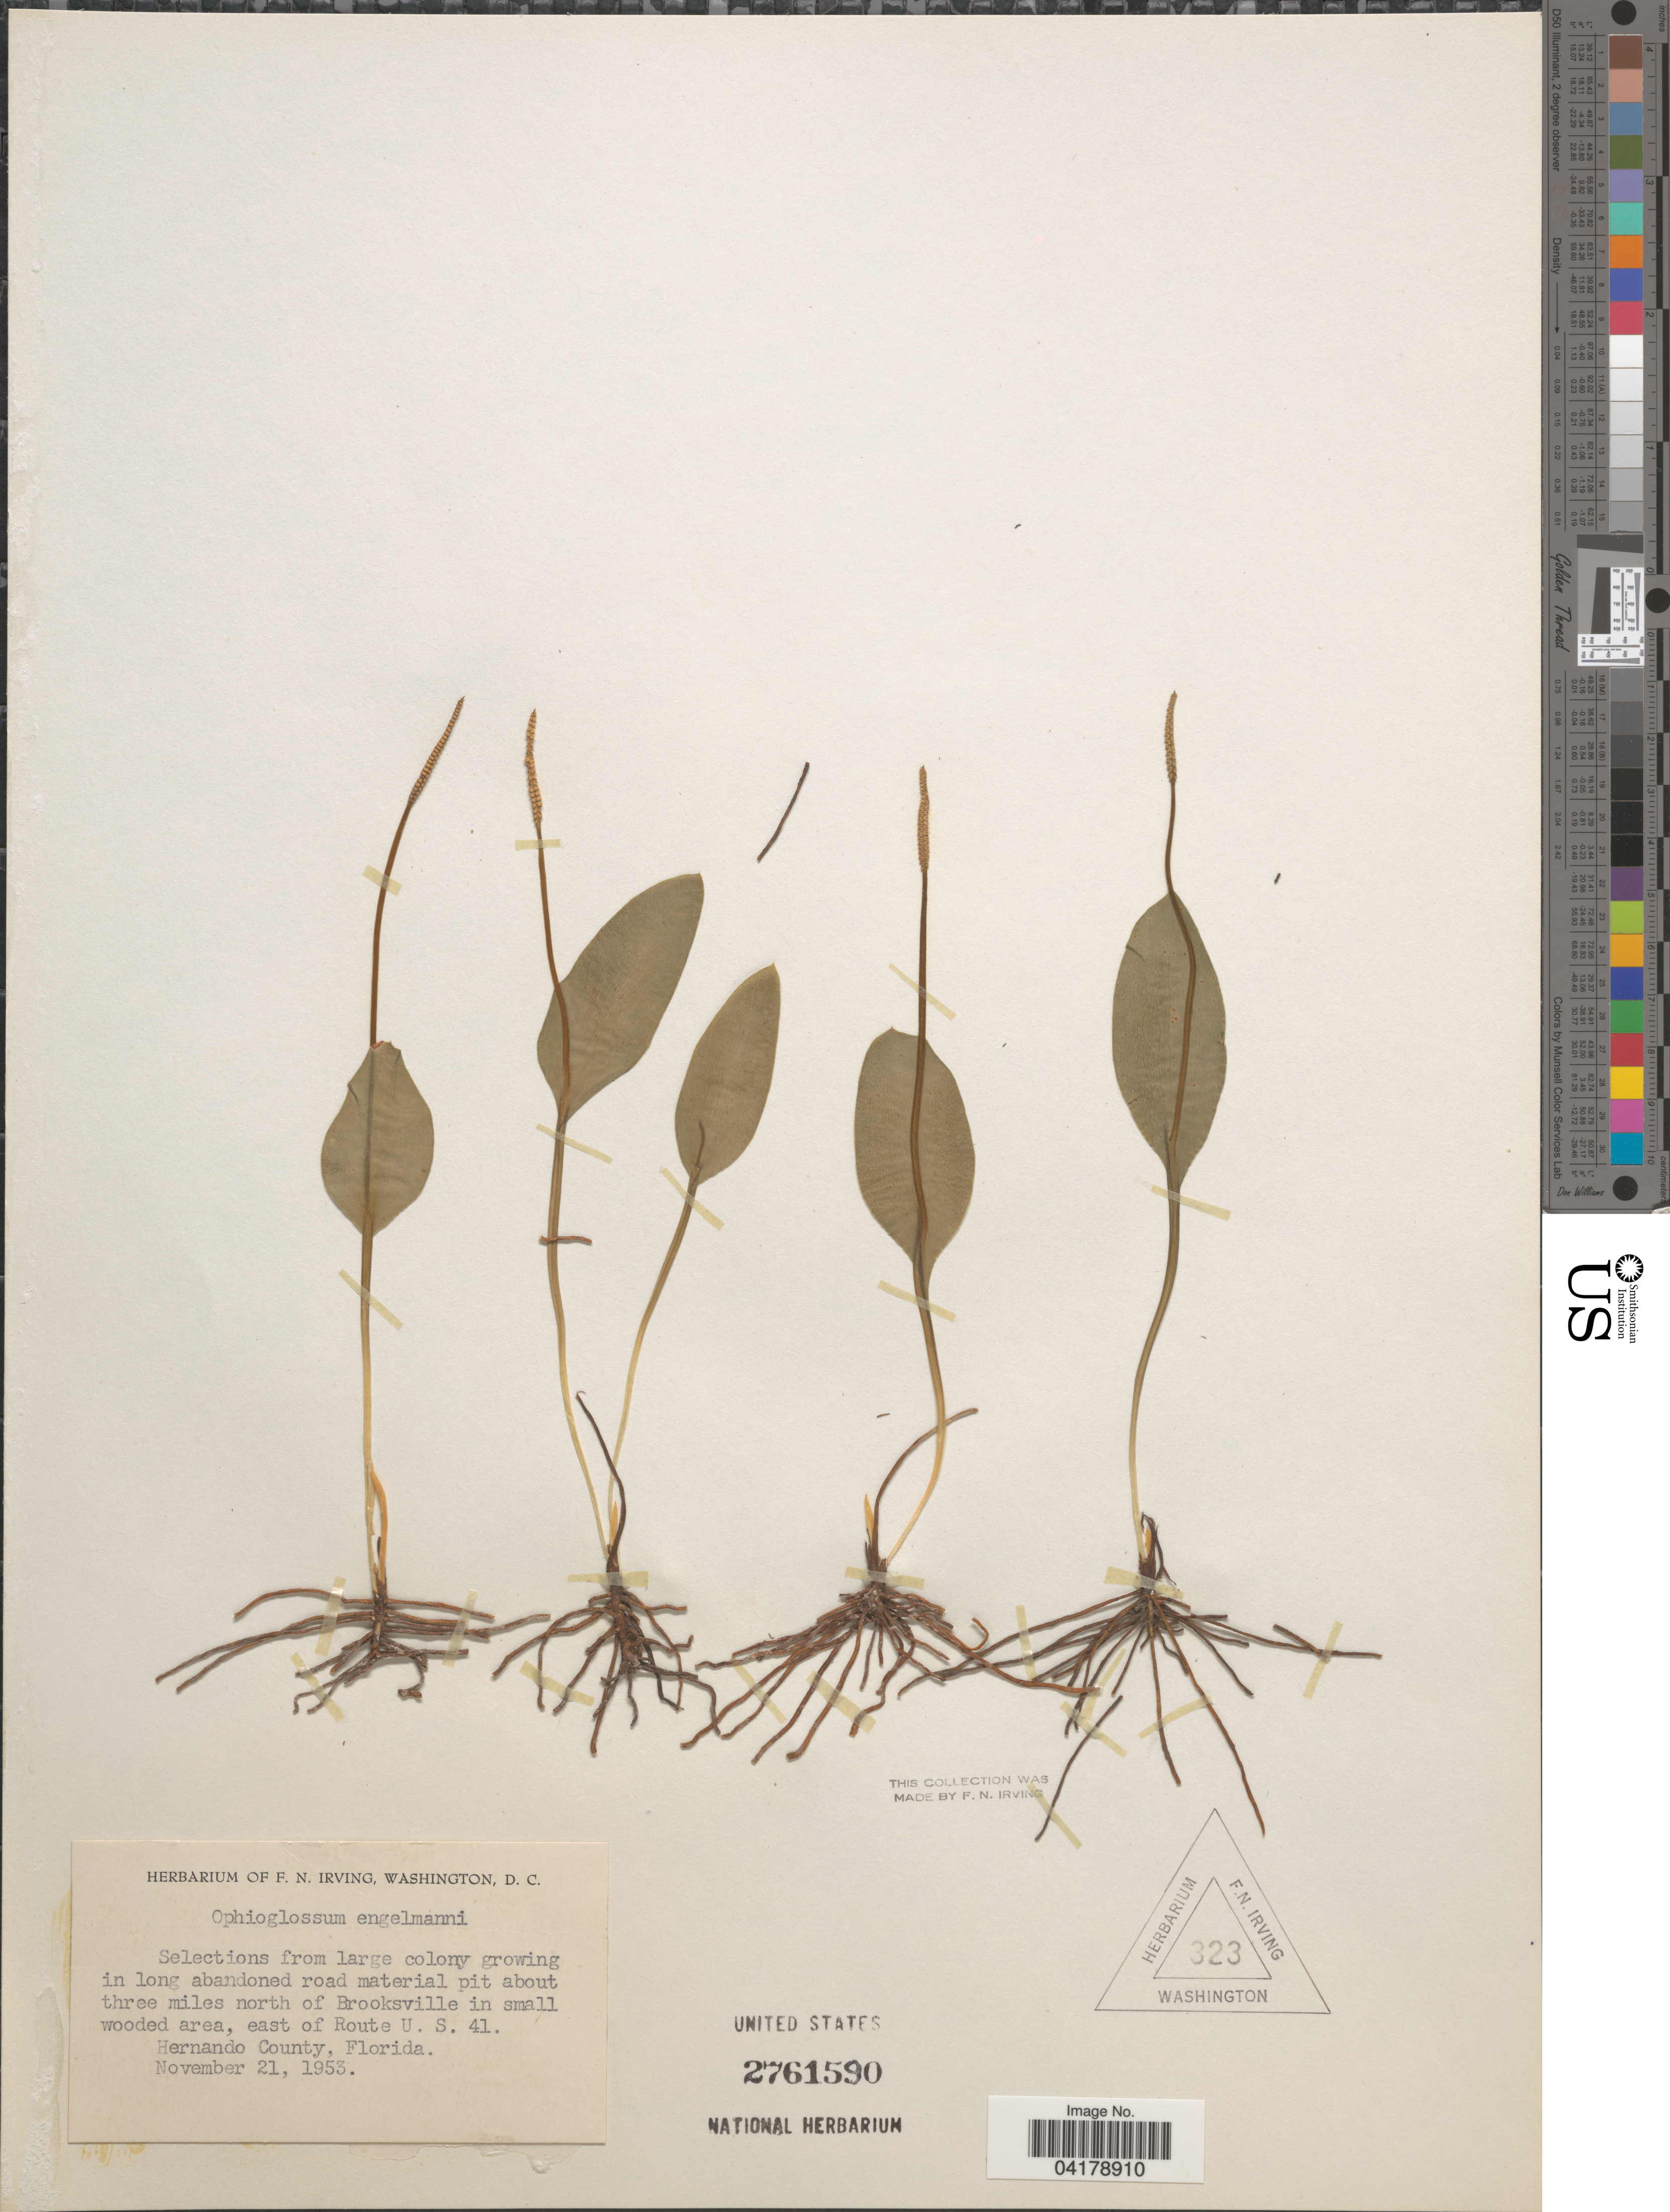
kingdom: Plantae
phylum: Tracheophyta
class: Polypodiopsida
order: Ophioglossales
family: Ophioglossaceae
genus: Ophioglossum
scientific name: Ophioglossum engelmannii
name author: Prantl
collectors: ex herb. F.N. Irving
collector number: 323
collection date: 1953-11-21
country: United States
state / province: Florida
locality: In long abandoned road material pit about three miles north of Brooksville in small wooded area, east of Route U. S. 41. Hernando County.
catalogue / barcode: US 2761590